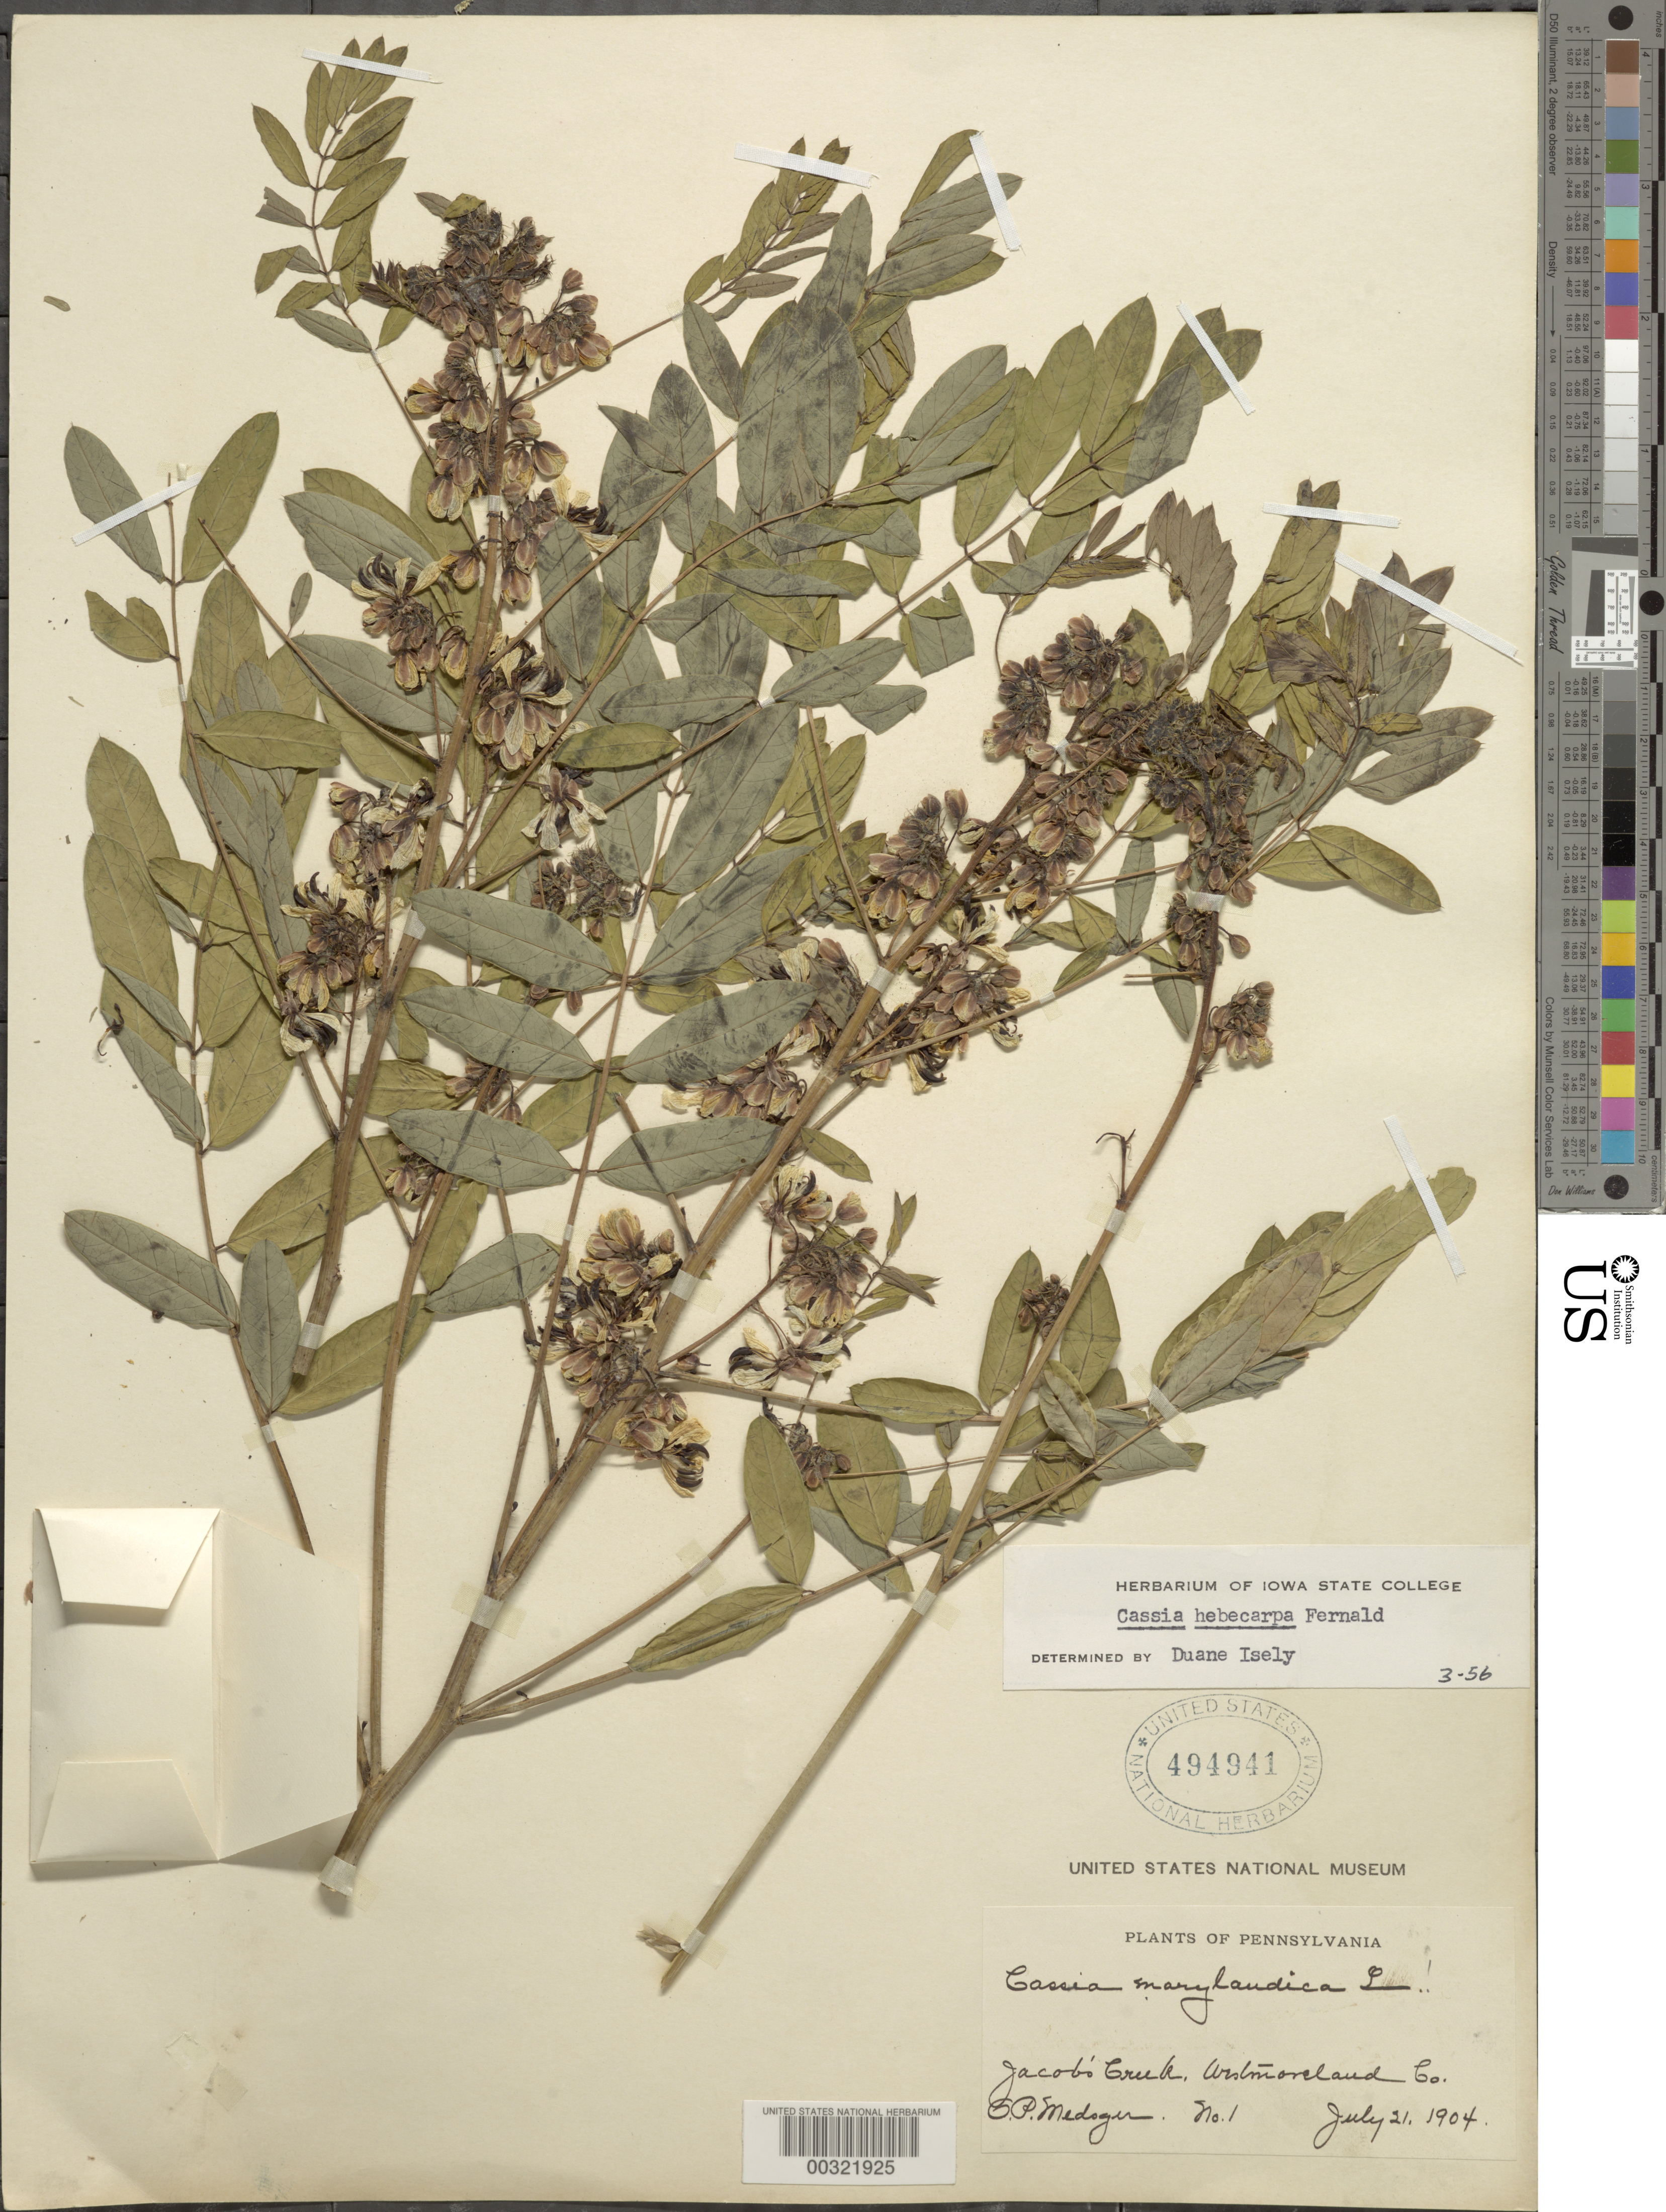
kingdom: Plantae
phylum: Tracheophyta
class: Magnoliopsida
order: Fabales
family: Fabaceae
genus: Senna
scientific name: Senna hebecarpa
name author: (Fernald) H.S. Irwin & Barneby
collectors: G. Medsger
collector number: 1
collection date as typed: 21 Jul 1904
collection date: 1904-07-21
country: United States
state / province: Pennsylvania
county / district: Westmoreland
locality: Jacob's creek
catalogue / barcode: US 494941